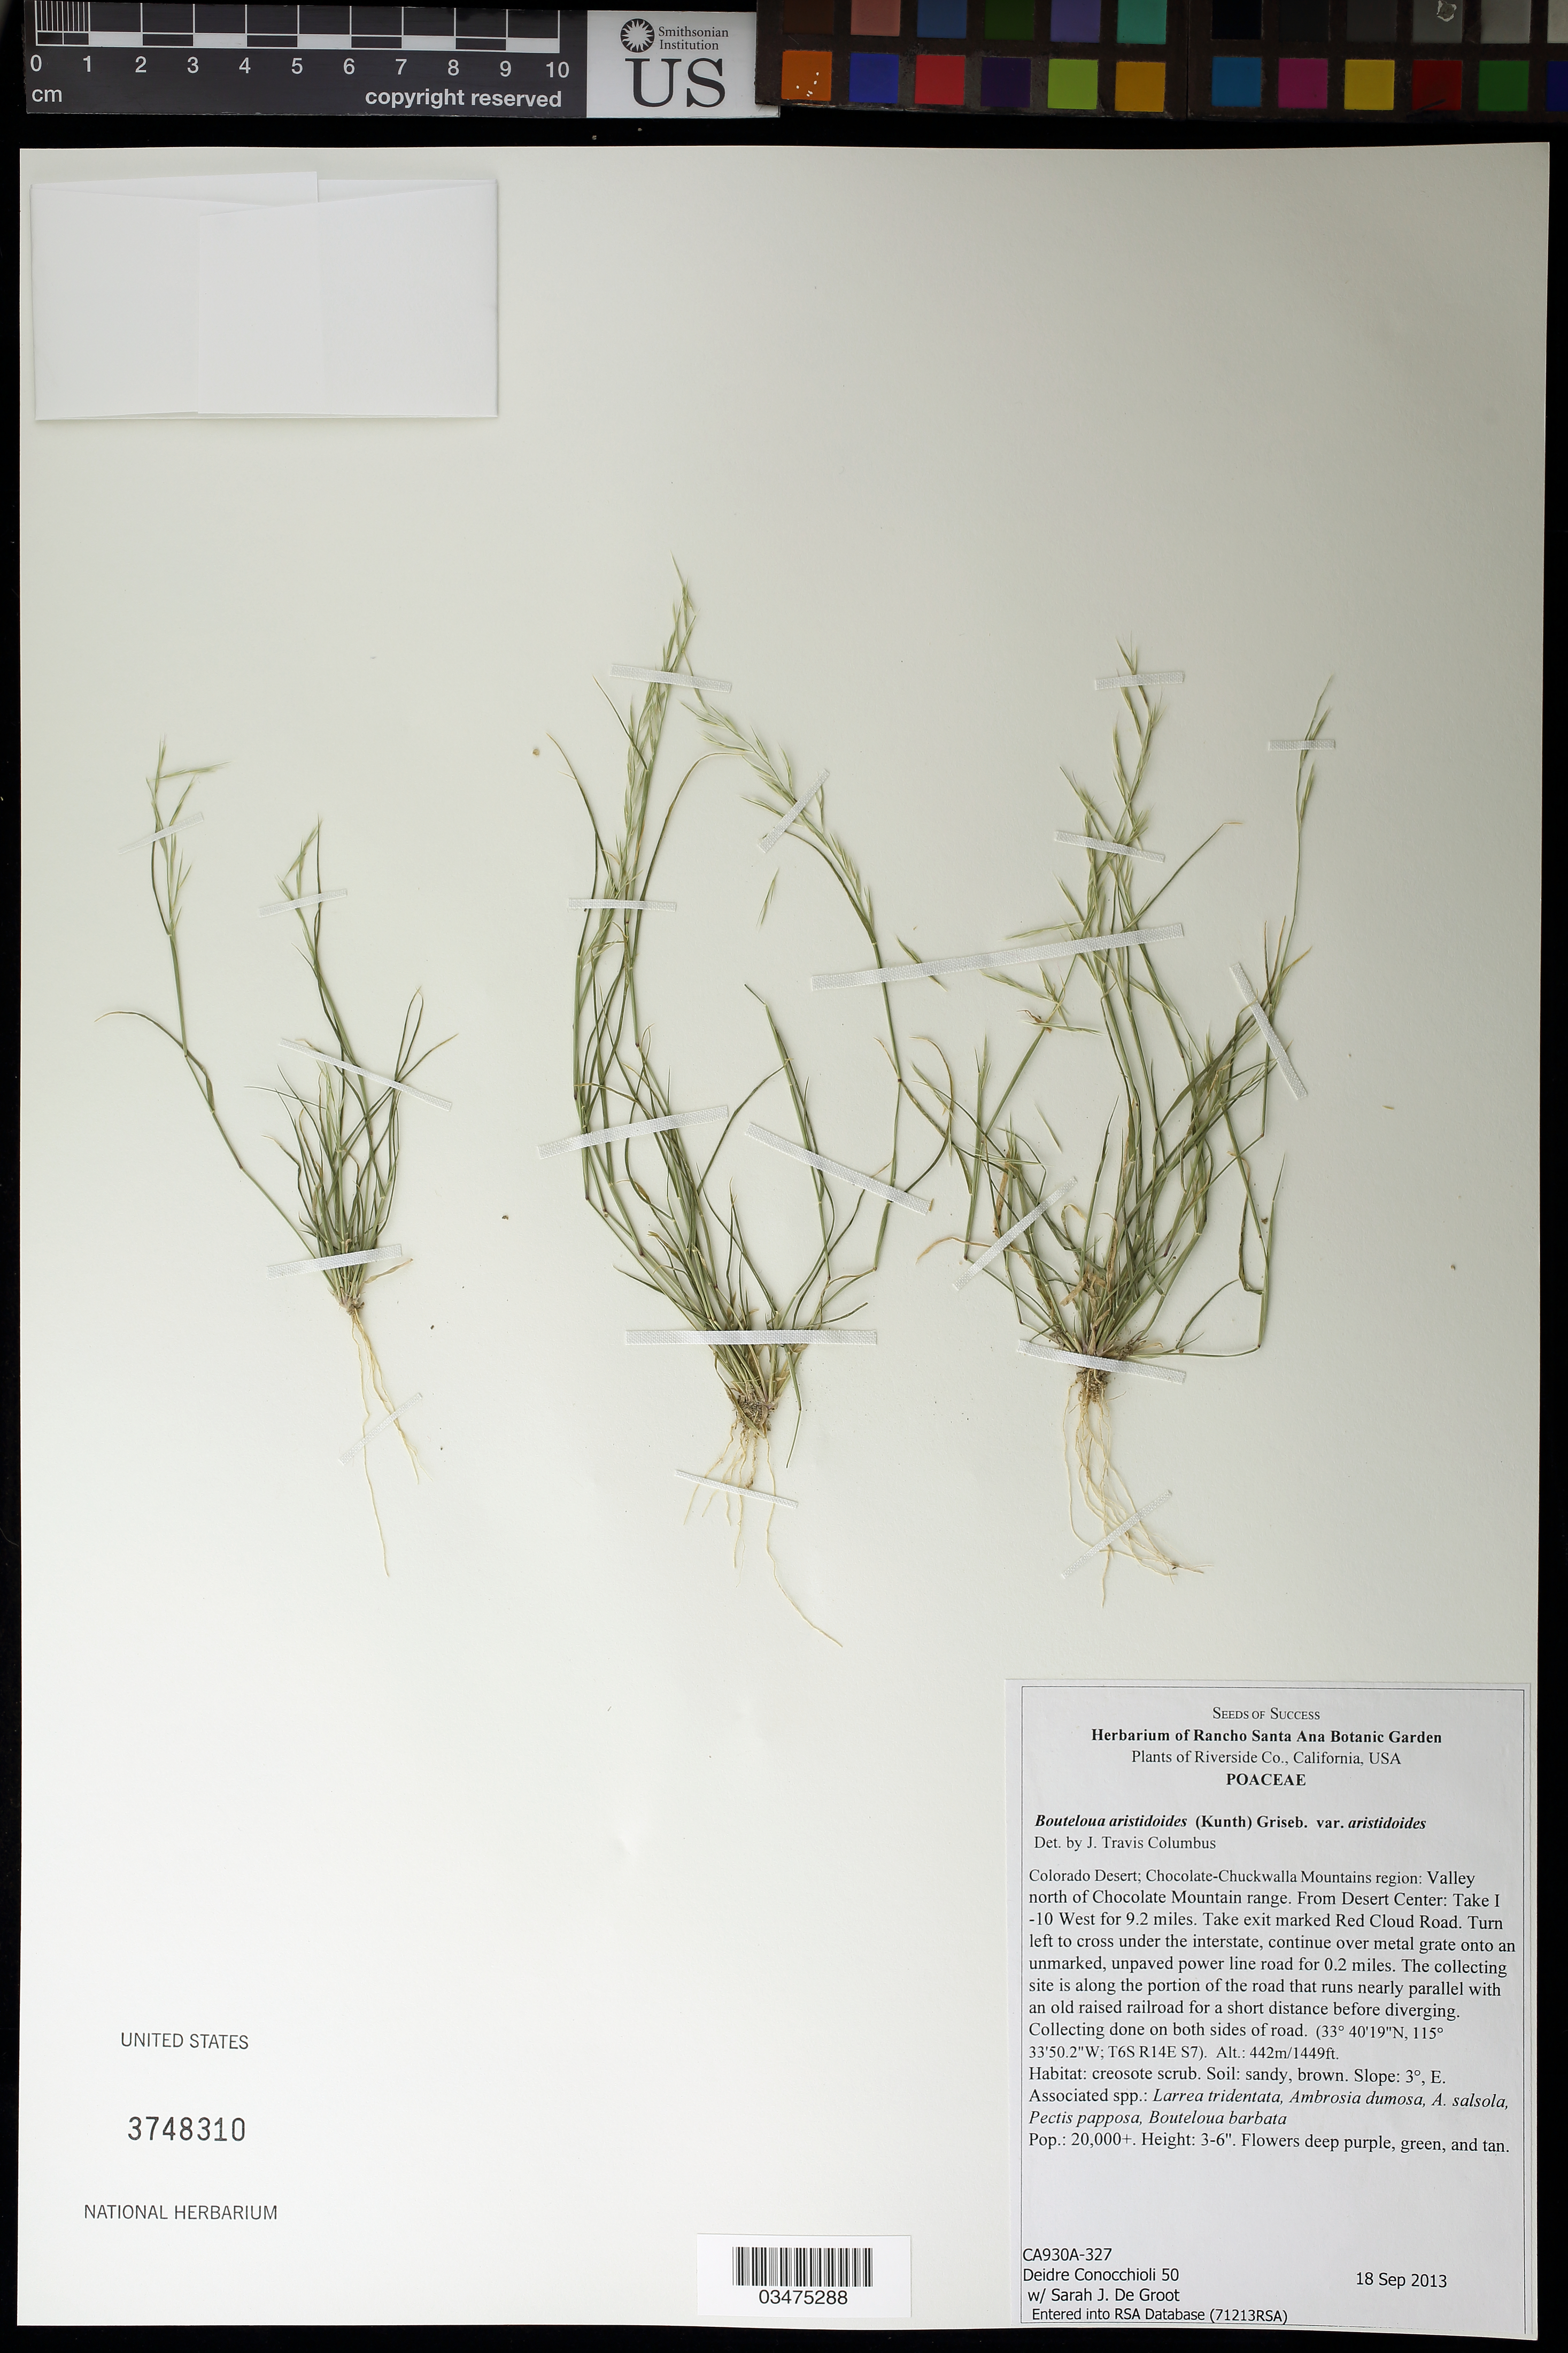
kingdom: Plantae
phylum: Tracheophyta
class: Liliopsida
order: Poales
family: Poaceae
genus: Bouteloua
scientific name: Bouteloua aristidoides var. aristidoides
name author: (Kunth) Griseb.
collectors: D. Conocchioli & S. De Groot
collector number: CA930A-327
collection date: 2013-09-18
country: United States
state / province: California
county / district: Riverside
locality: Valley N of Chocolate Mtn range, I-10 West for 9.2 miles, exit marked Red Cloud Road.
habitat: Creosote scrub, sandy brown soil.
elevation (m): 442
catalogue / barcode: US 3748310